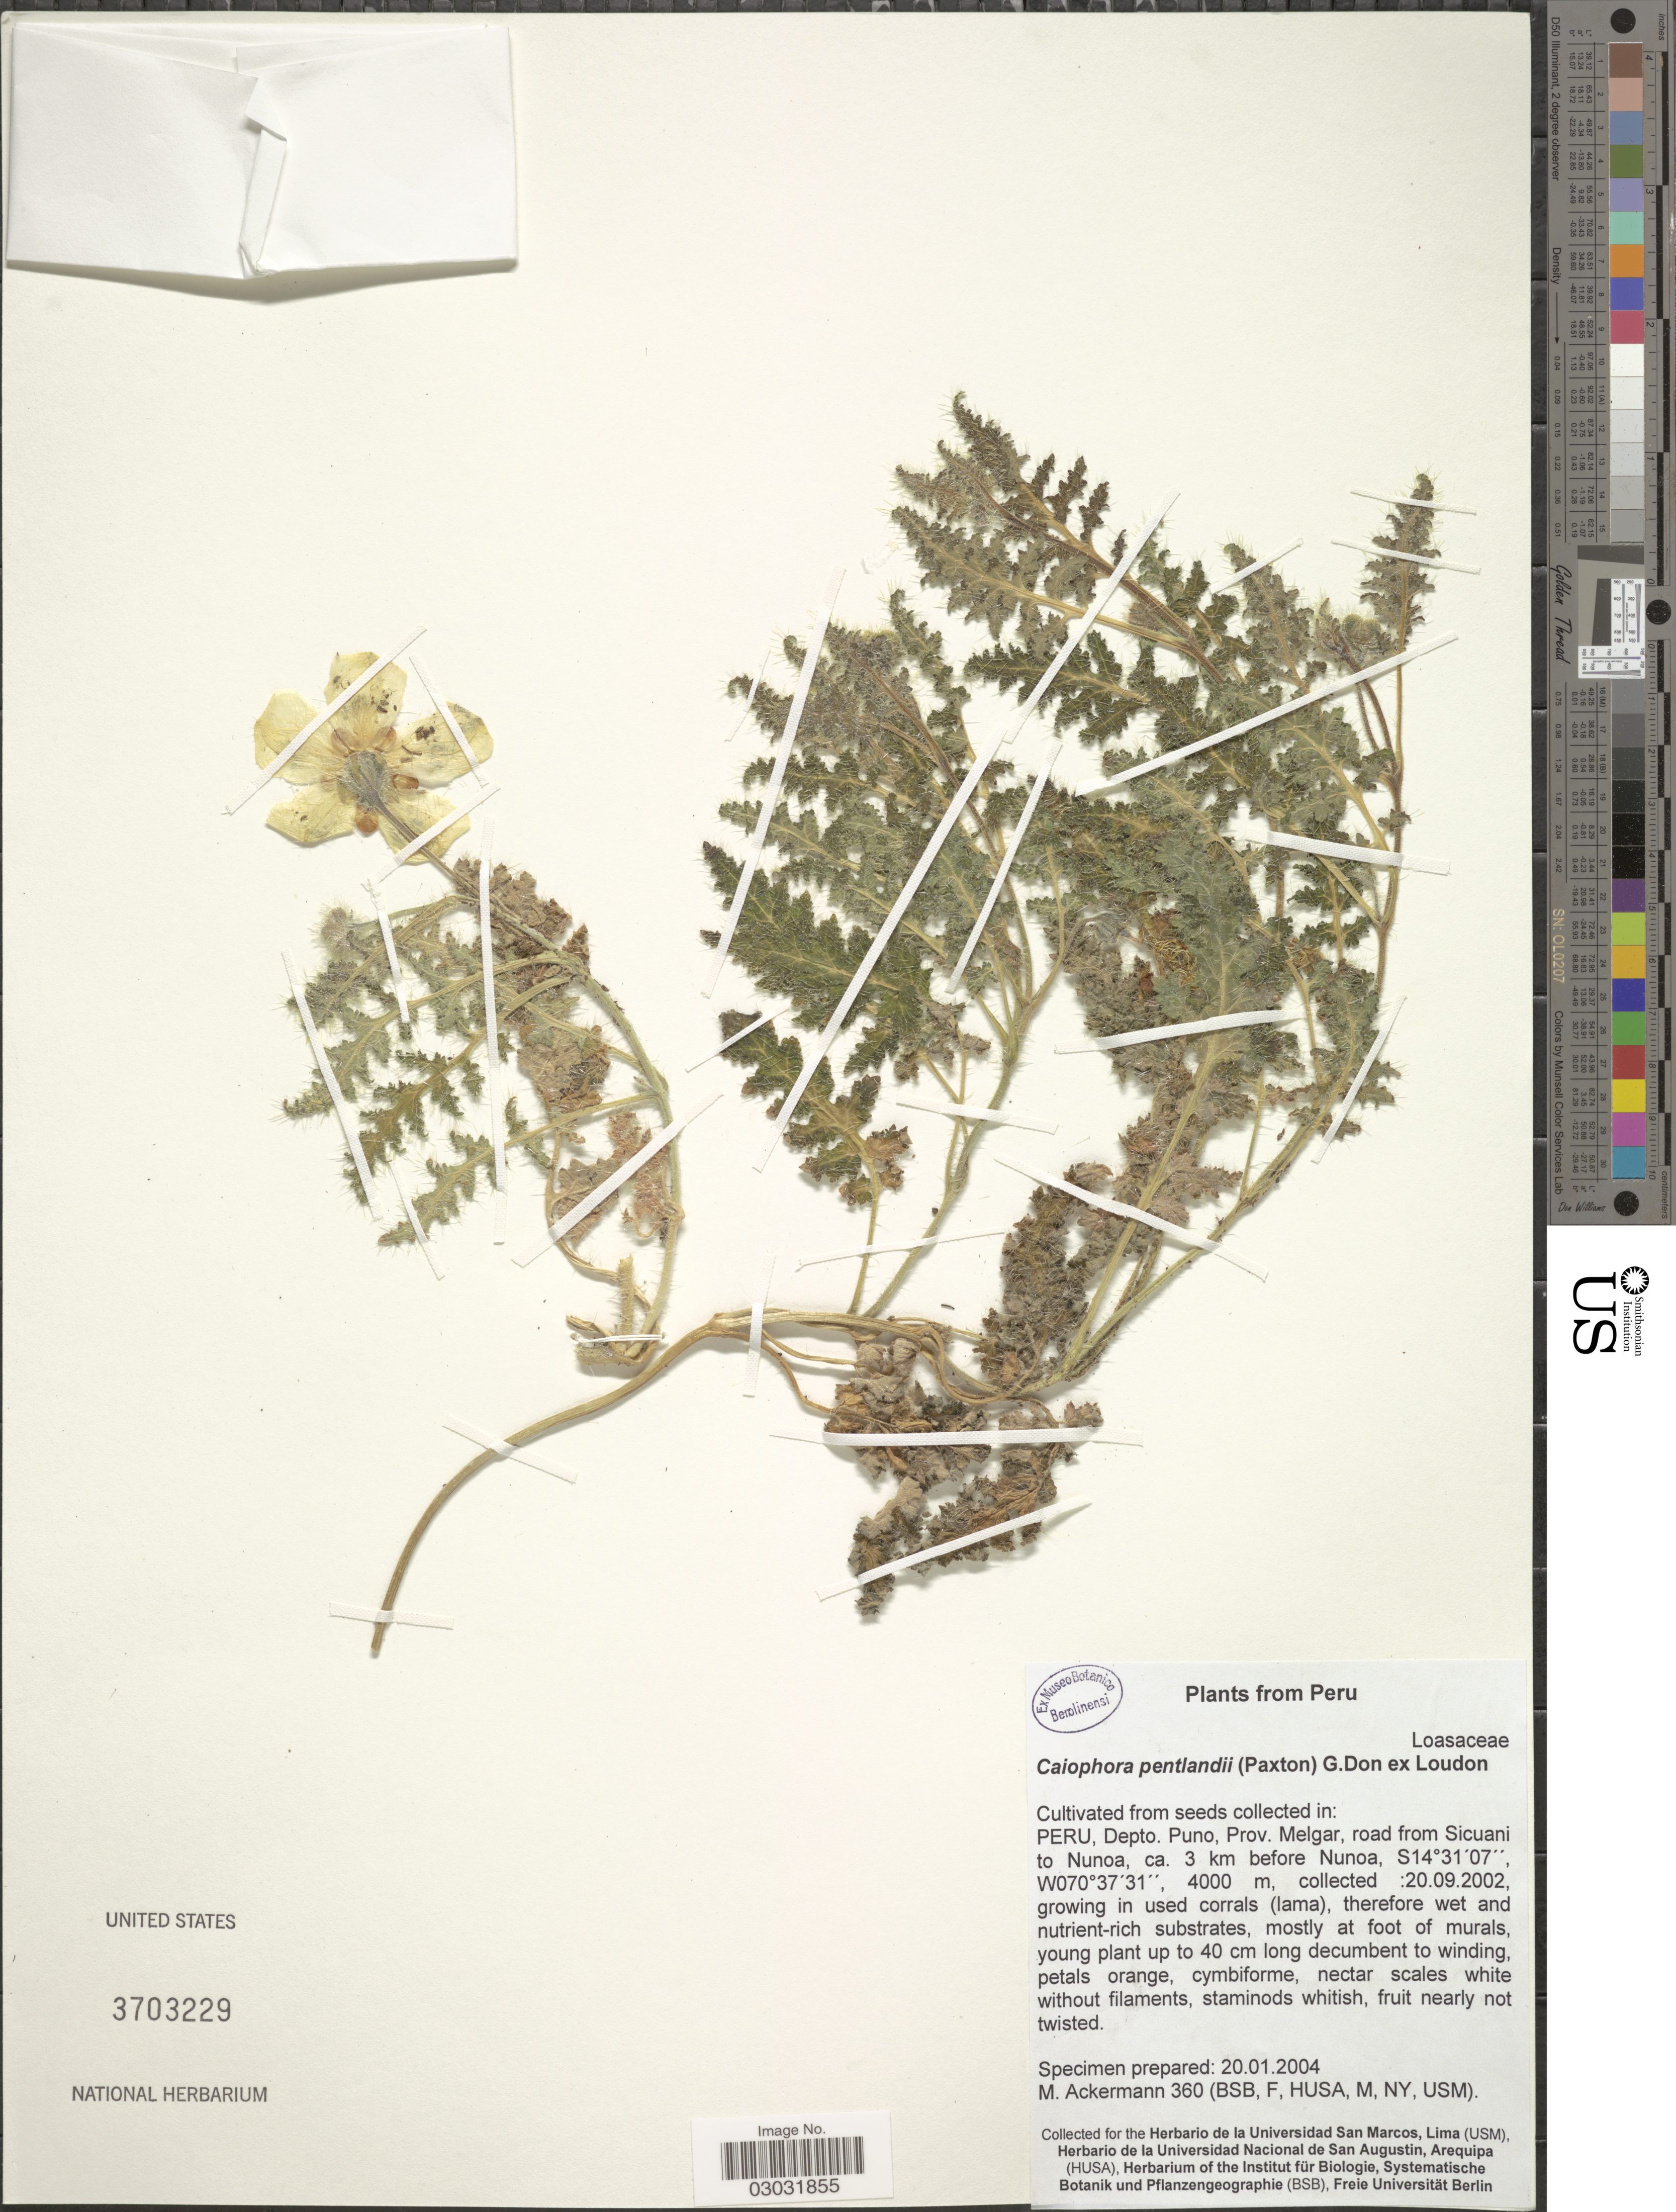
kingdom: Plantae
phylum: Tracheophyta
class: Magnoliopsida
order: Cornales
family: Loasaceae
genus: Caiophora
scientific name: Caiophora pentlandii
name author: (Paxton ex Graham) G. Don ex Loudon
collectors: M. Ackermann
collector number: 360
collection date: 2002-09-20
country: Peru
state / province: Puno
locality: Depto. Puno, Prov. Melgar, road from Sicuani to Nunoa, ca. 3 km before Nunoa.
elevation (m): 4000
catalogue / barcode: US 3703229